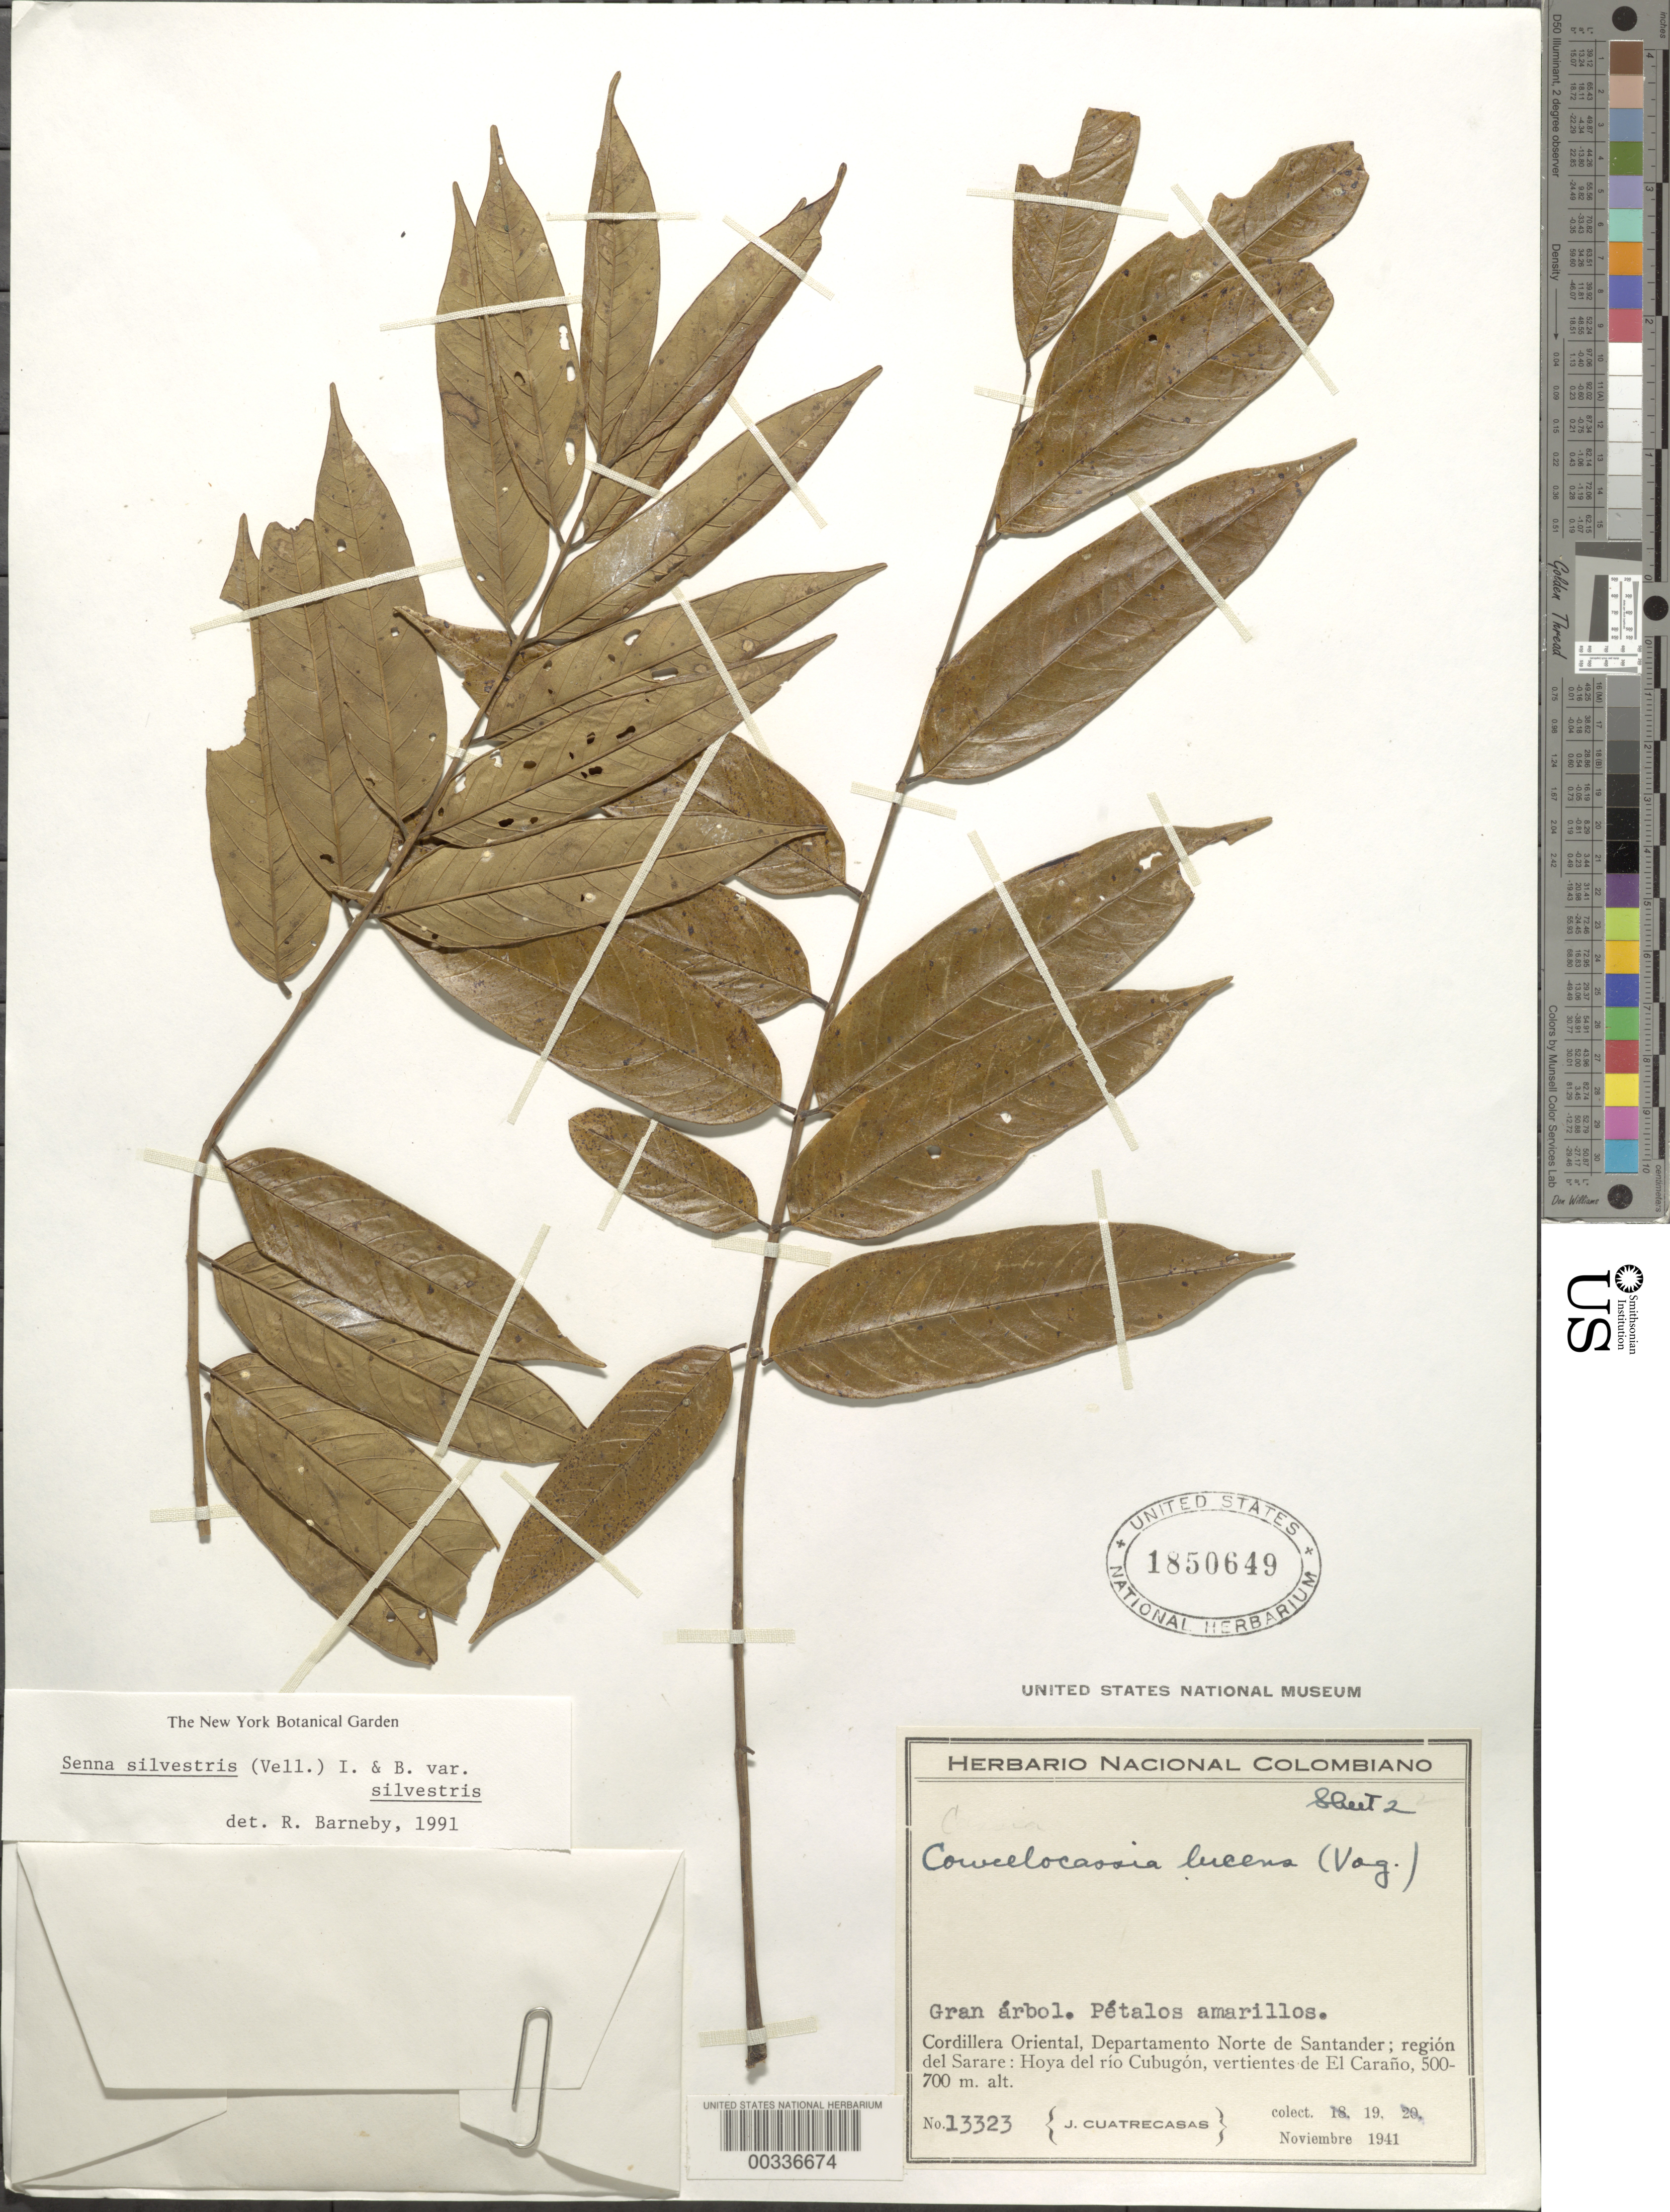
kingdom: Plantae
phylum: Tracheophyta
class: Magnoliopsida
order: Fabales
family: Fabaceae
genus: Senna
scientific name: Senna silvestris var. silvestris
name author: (Vell.) H.S. Irwin & Barneby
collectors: J. Cuatrecasas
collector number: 13323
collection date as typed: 19 Nov 1941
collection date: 1941-11-19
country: Colombia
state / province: Norte de Santander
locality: Sarare region; Hoya del Rio Cubugon, slopes of el Carano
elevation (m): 500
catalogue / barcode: US 1850649